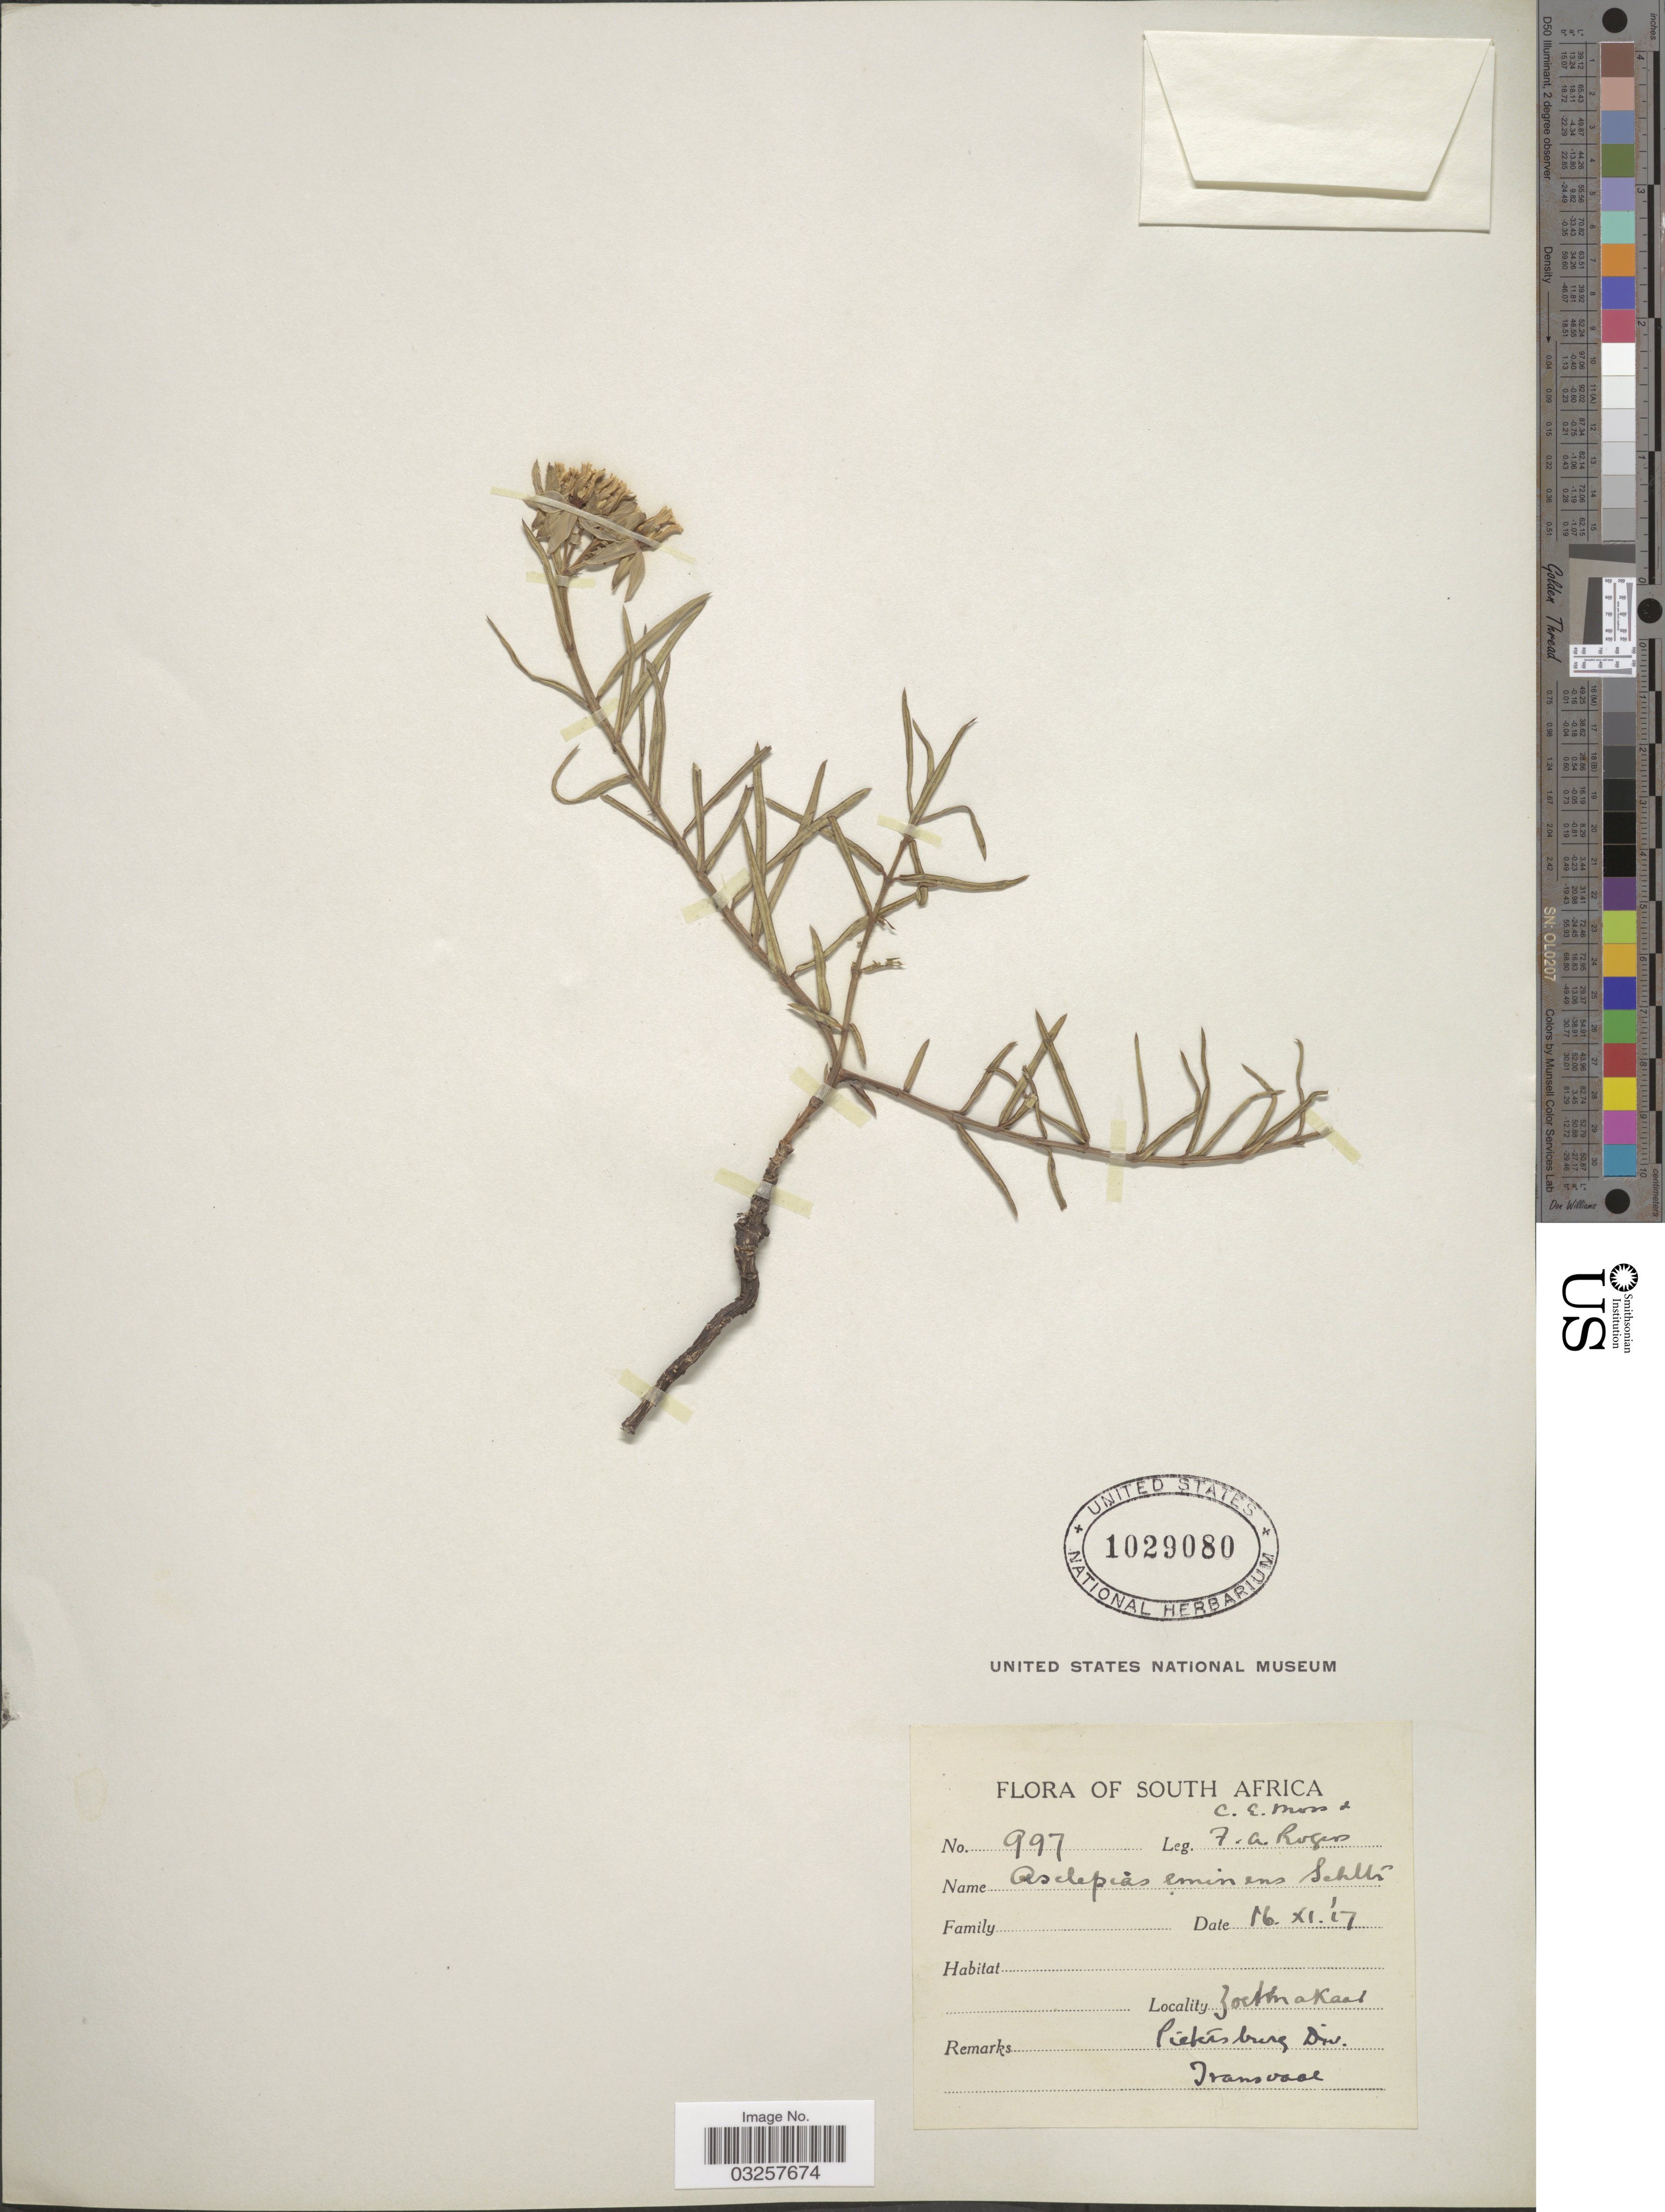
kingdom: Plantae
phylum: Tracheophyta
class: Magnoliopsida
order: Gentianales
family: Apocynaceae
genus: Asclepias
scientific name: Asclepias eminens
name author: (Harv.) Schltr.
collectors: C. E. Moss & F. A. Rogers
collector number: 997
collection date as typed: Transcribed d/m/y: 16/11/17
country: South Africa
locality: [illegible text]. Pietersburg Div. Transvaal.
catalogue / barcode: US 1029080